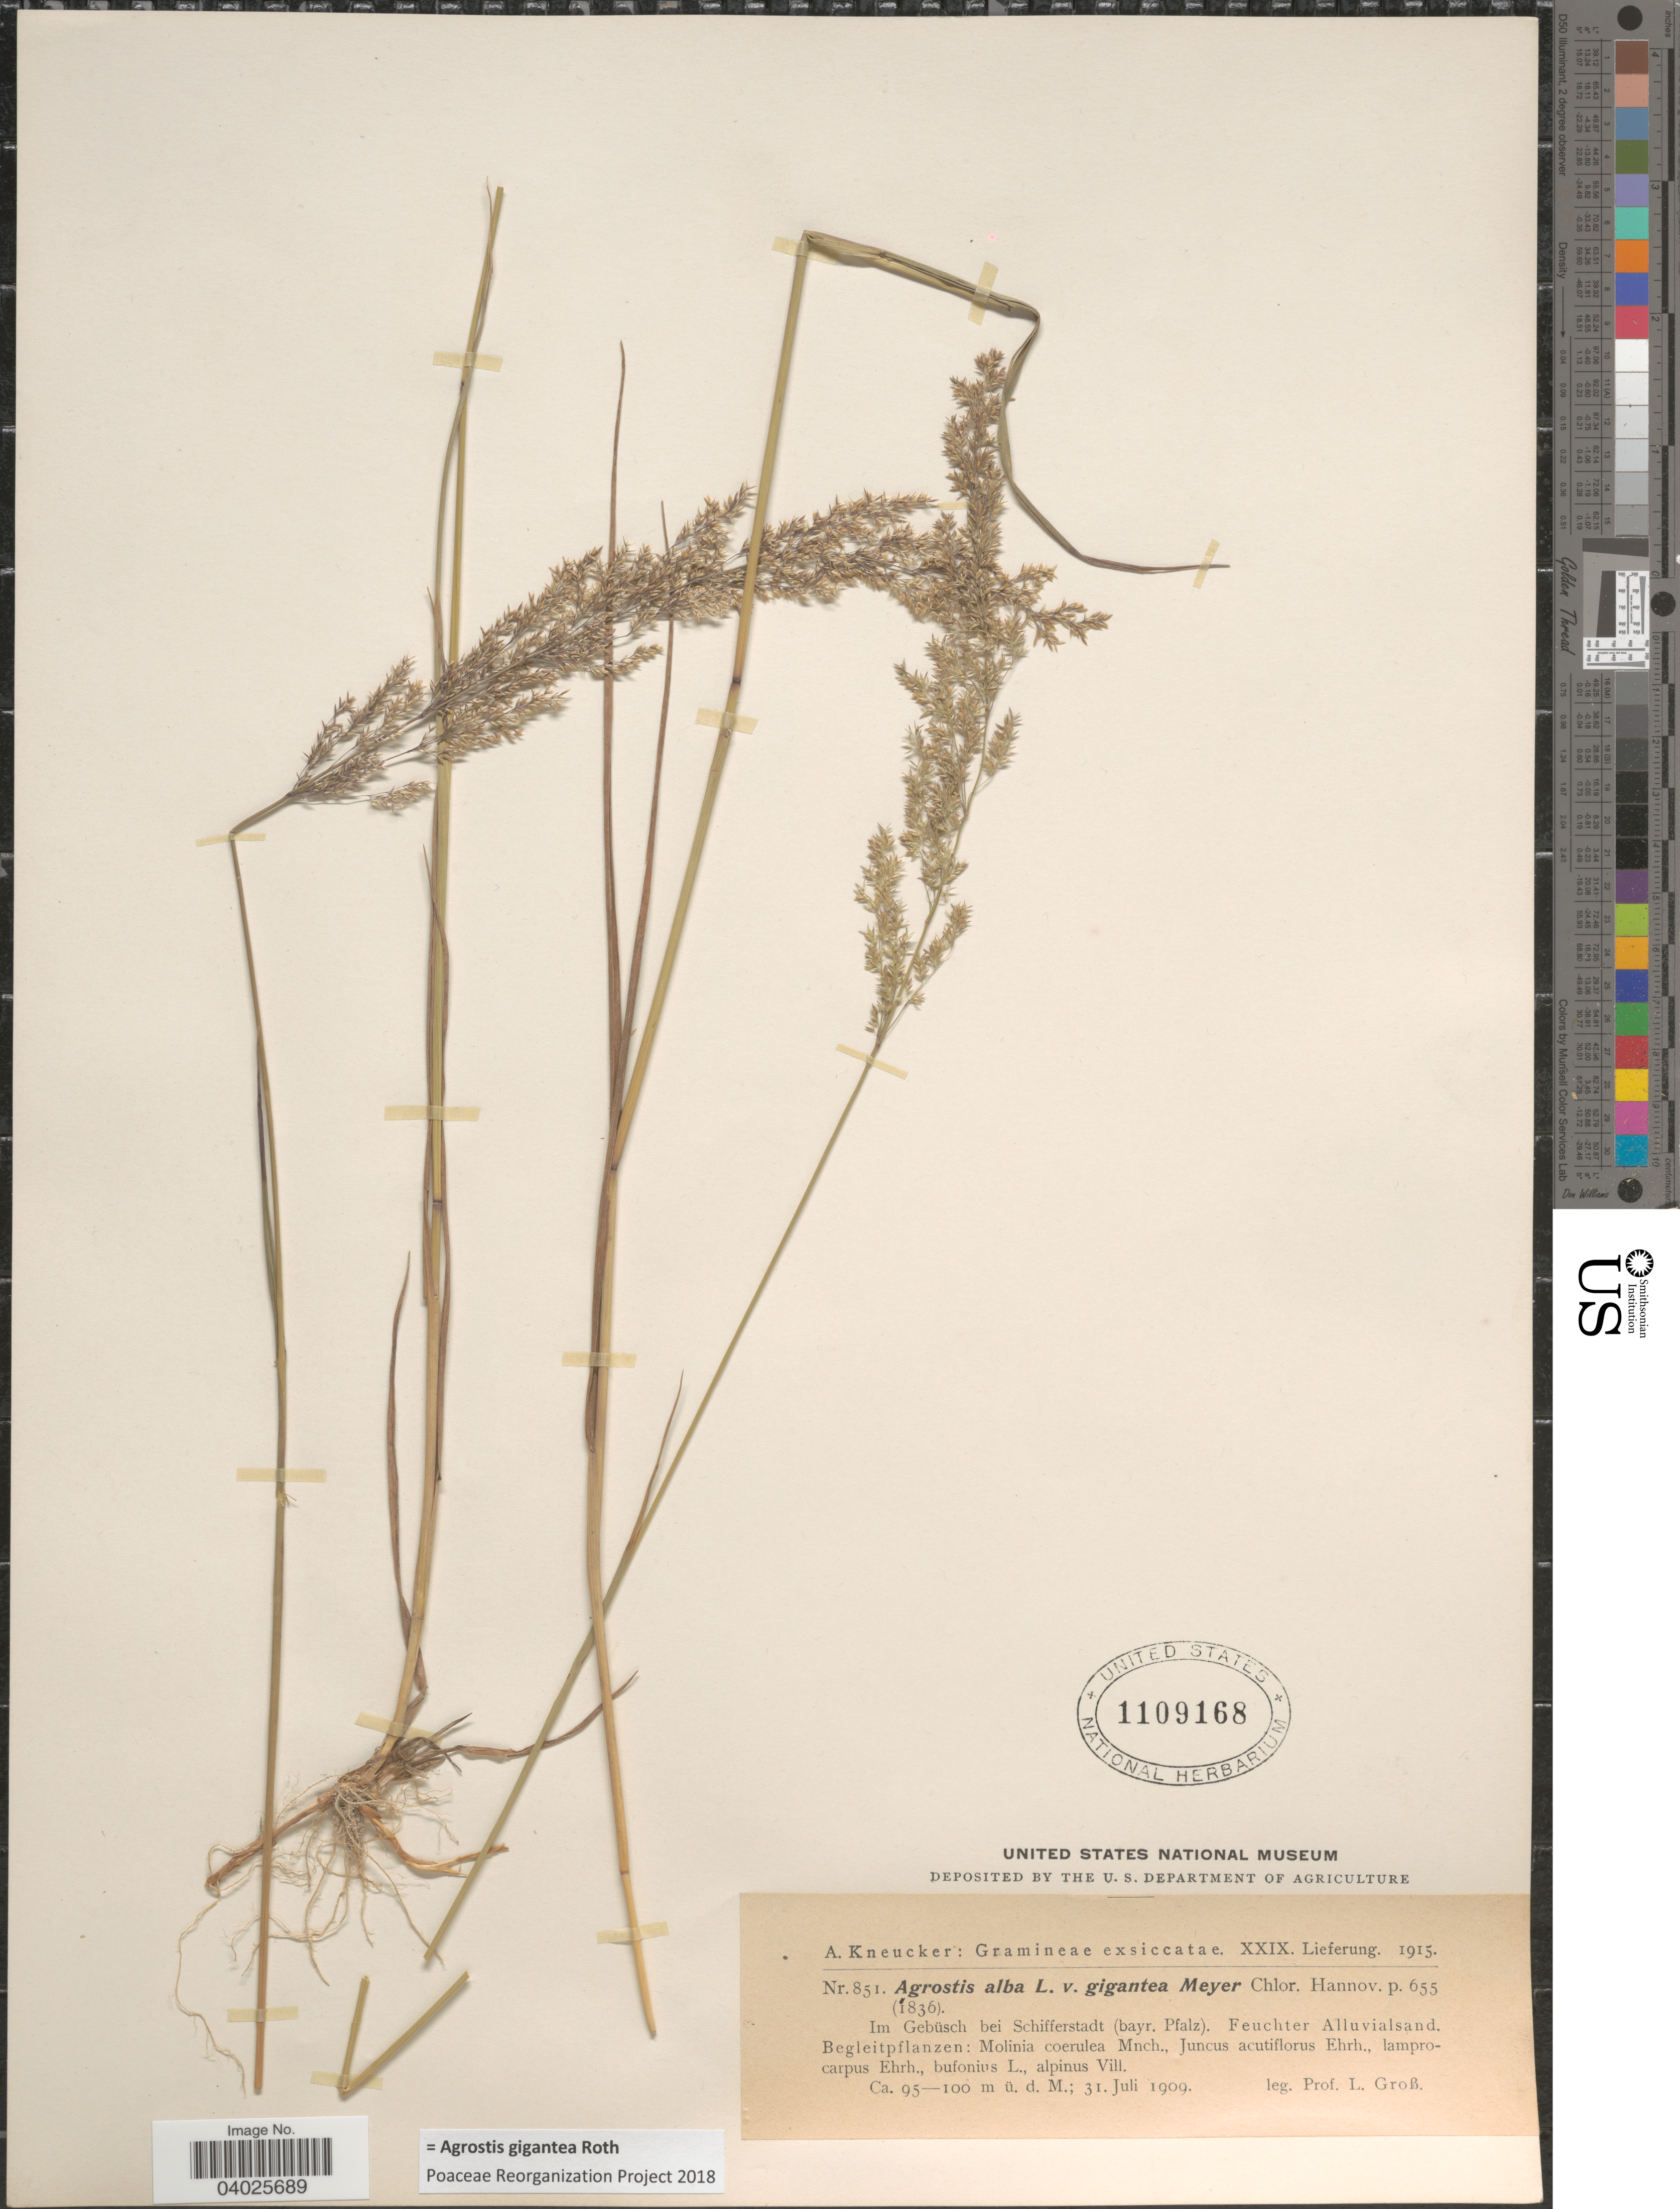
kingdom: Plantae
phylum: Tracheophyta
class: Liliopsida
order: Poales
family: Poaceae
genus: Agrostis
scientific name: Agrostis gigantea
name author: Roth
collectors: L. Gross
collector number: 851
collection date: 1909-07-31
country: Germany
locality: Im Gebüsch bei Schifferstadt (bayr. Pfalz). Feuchter Alluvialsand.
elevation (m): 95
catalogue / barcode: US 1109168